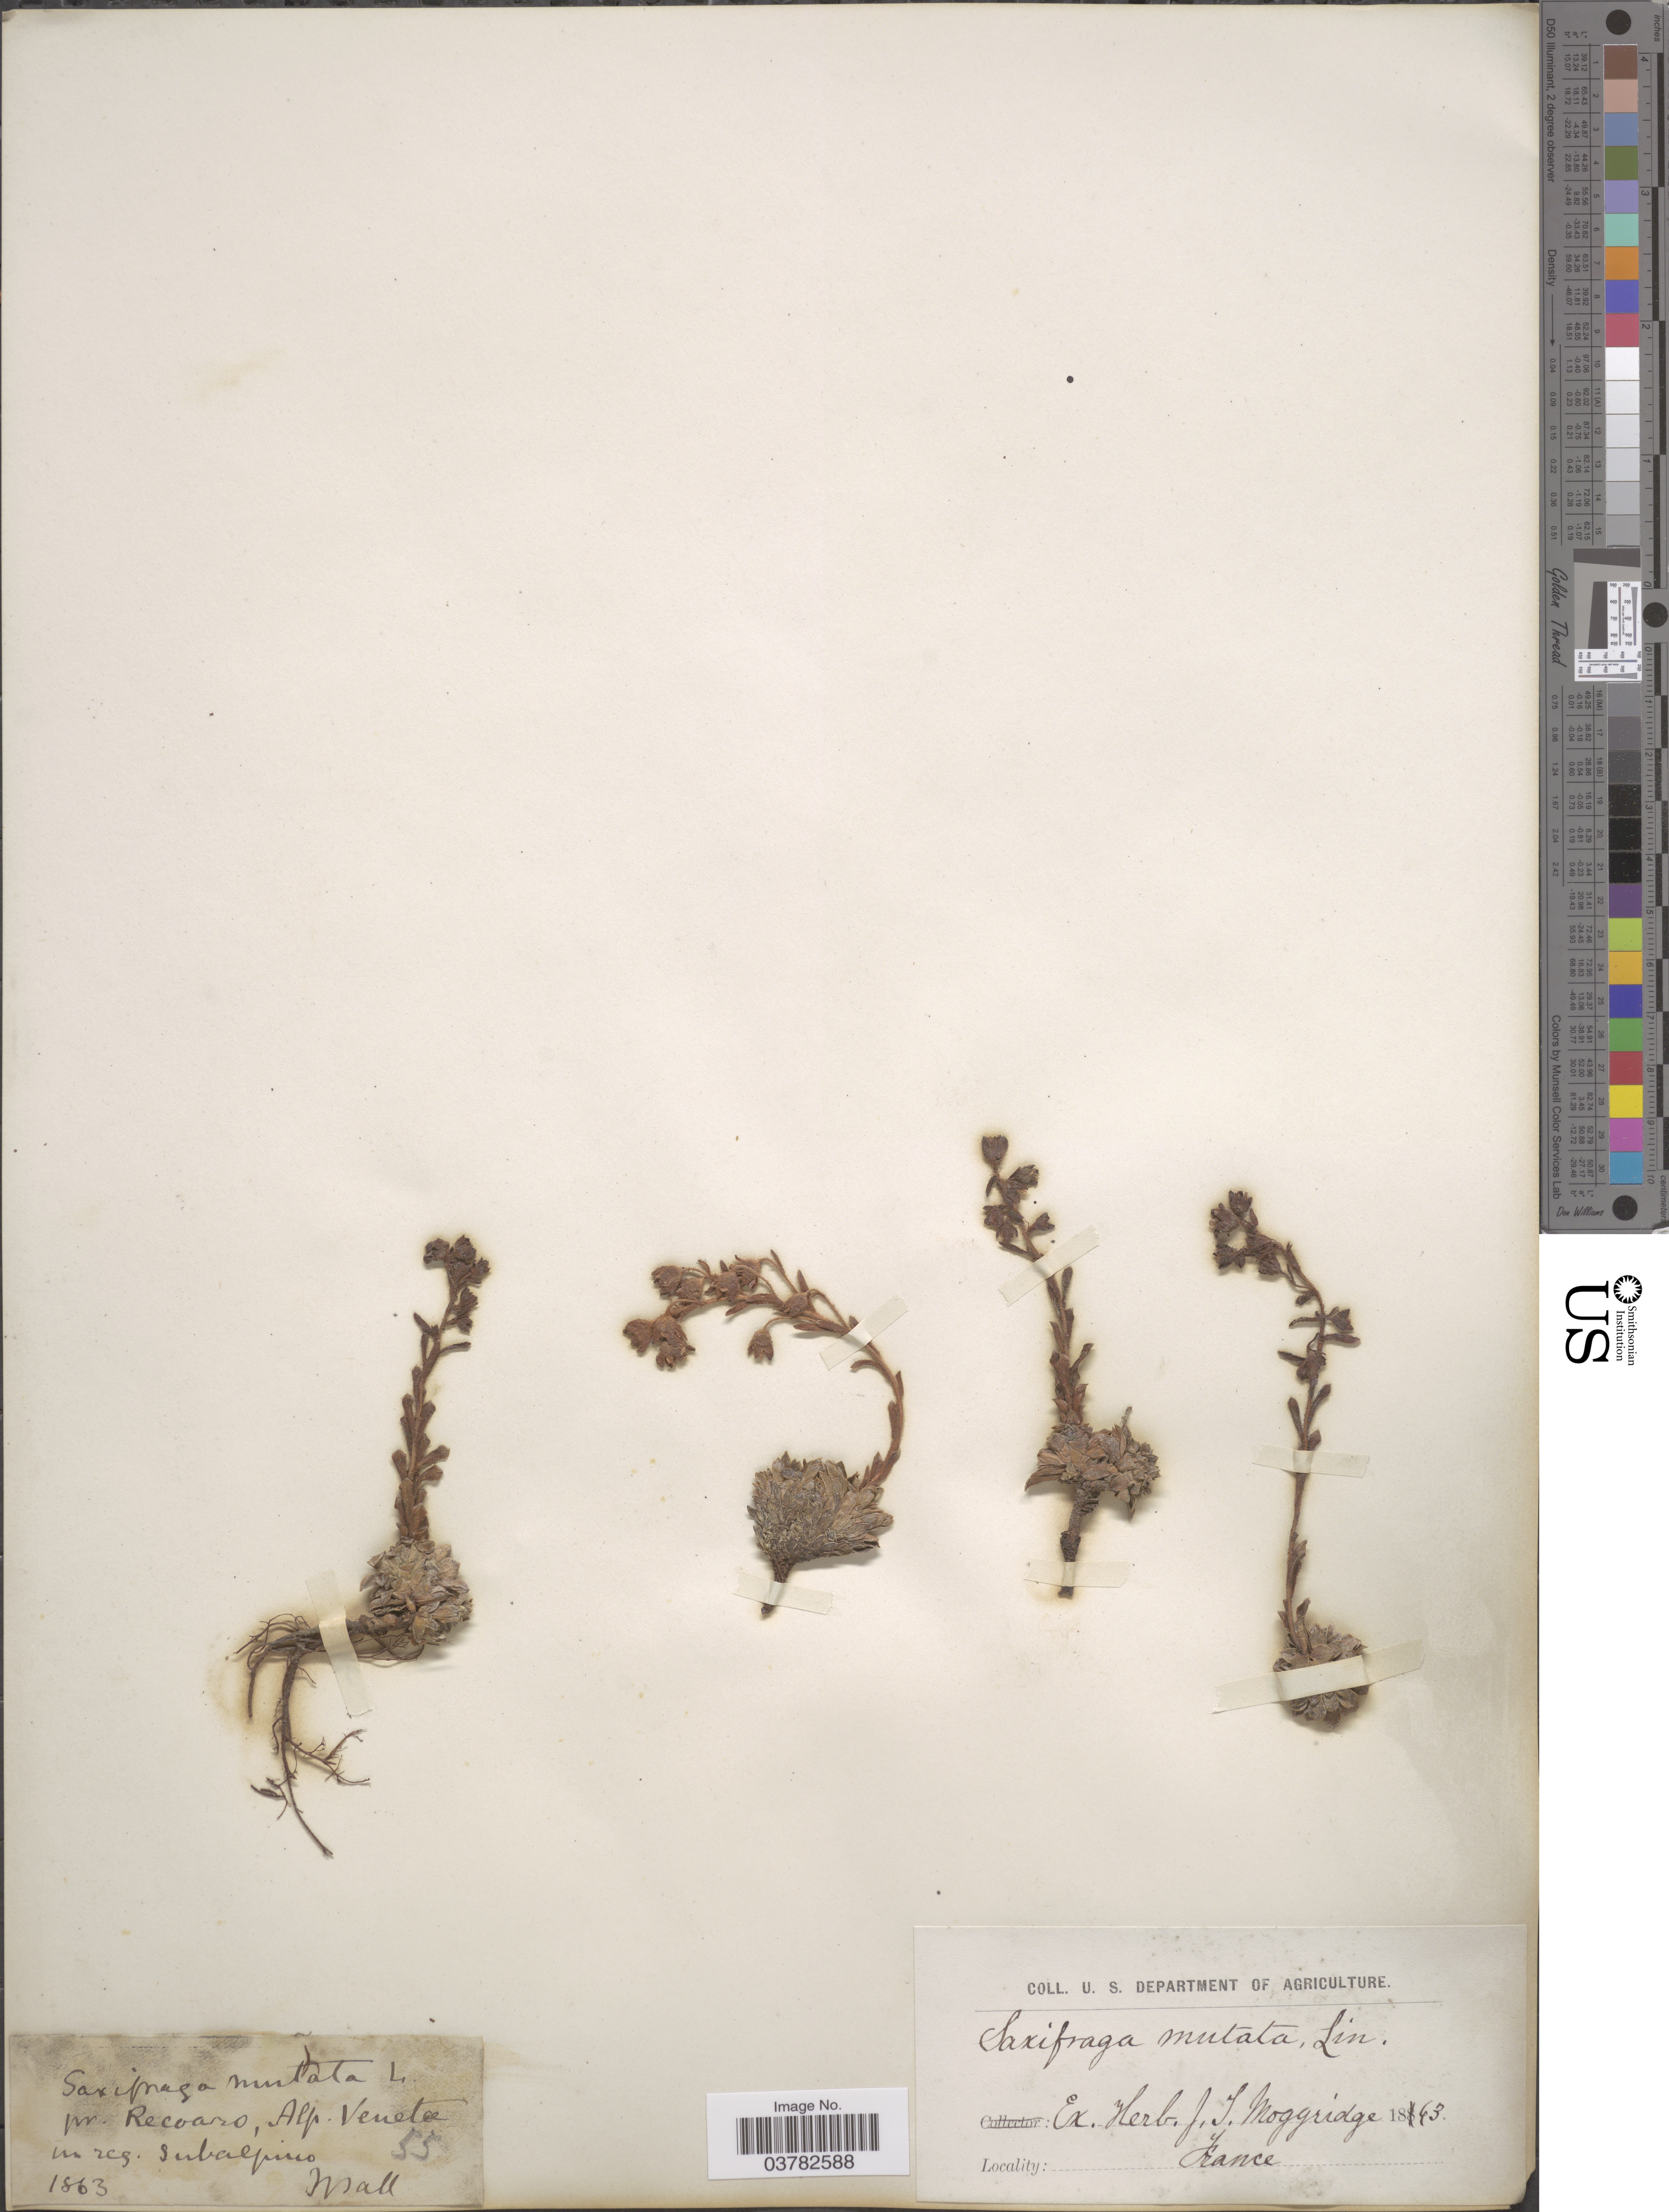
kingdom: Plantae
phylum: Tracheophyta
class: Magnoliopsida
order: Saxifragales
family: Saxifragaceae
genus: Saxifraga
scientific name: Saxifraga mutata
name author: L.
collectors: ex herb. J.T. Moggridge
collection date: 1863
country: France